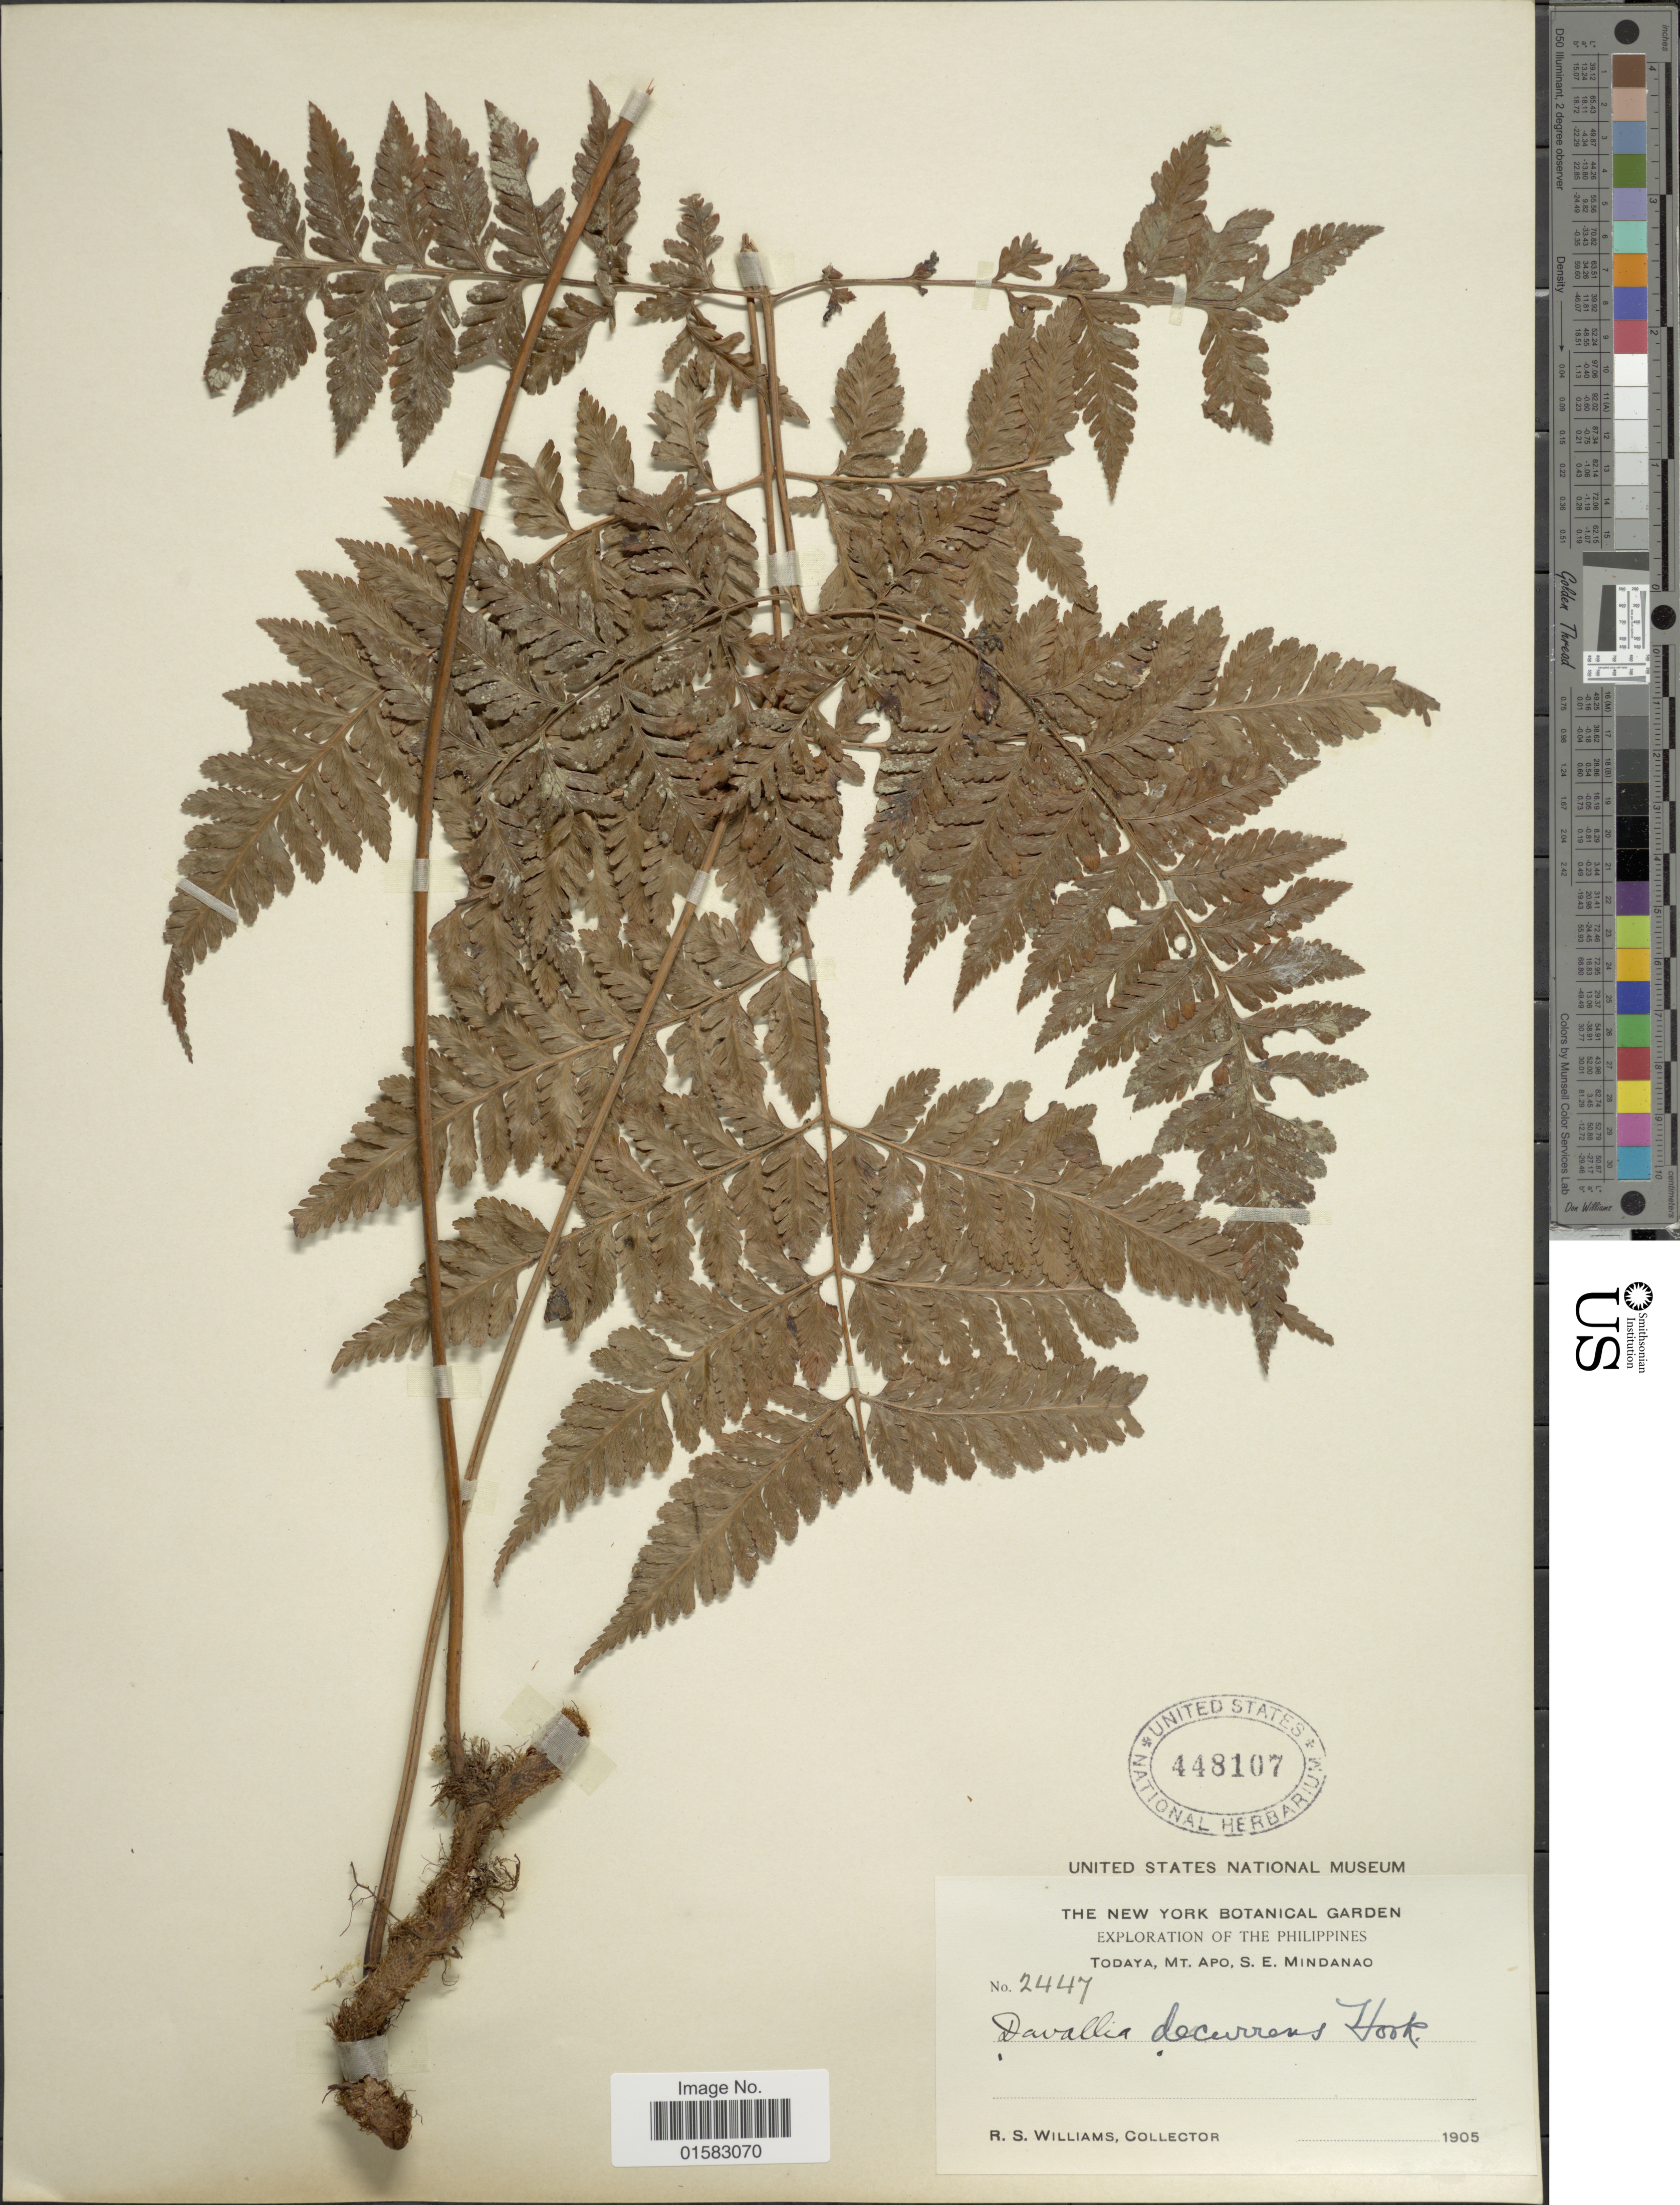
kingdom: Plantae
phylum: Tracheophyta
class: Polypodiopsida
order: Polypodiales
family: Davalliaceae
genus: Davallia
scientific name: Davallia divaricata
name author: Blume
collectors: R. S. Williams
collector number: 2447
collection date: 1905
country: Philippines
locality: Todaya, Mt. Apo, S.E. Mindanao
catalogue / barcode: US 448107